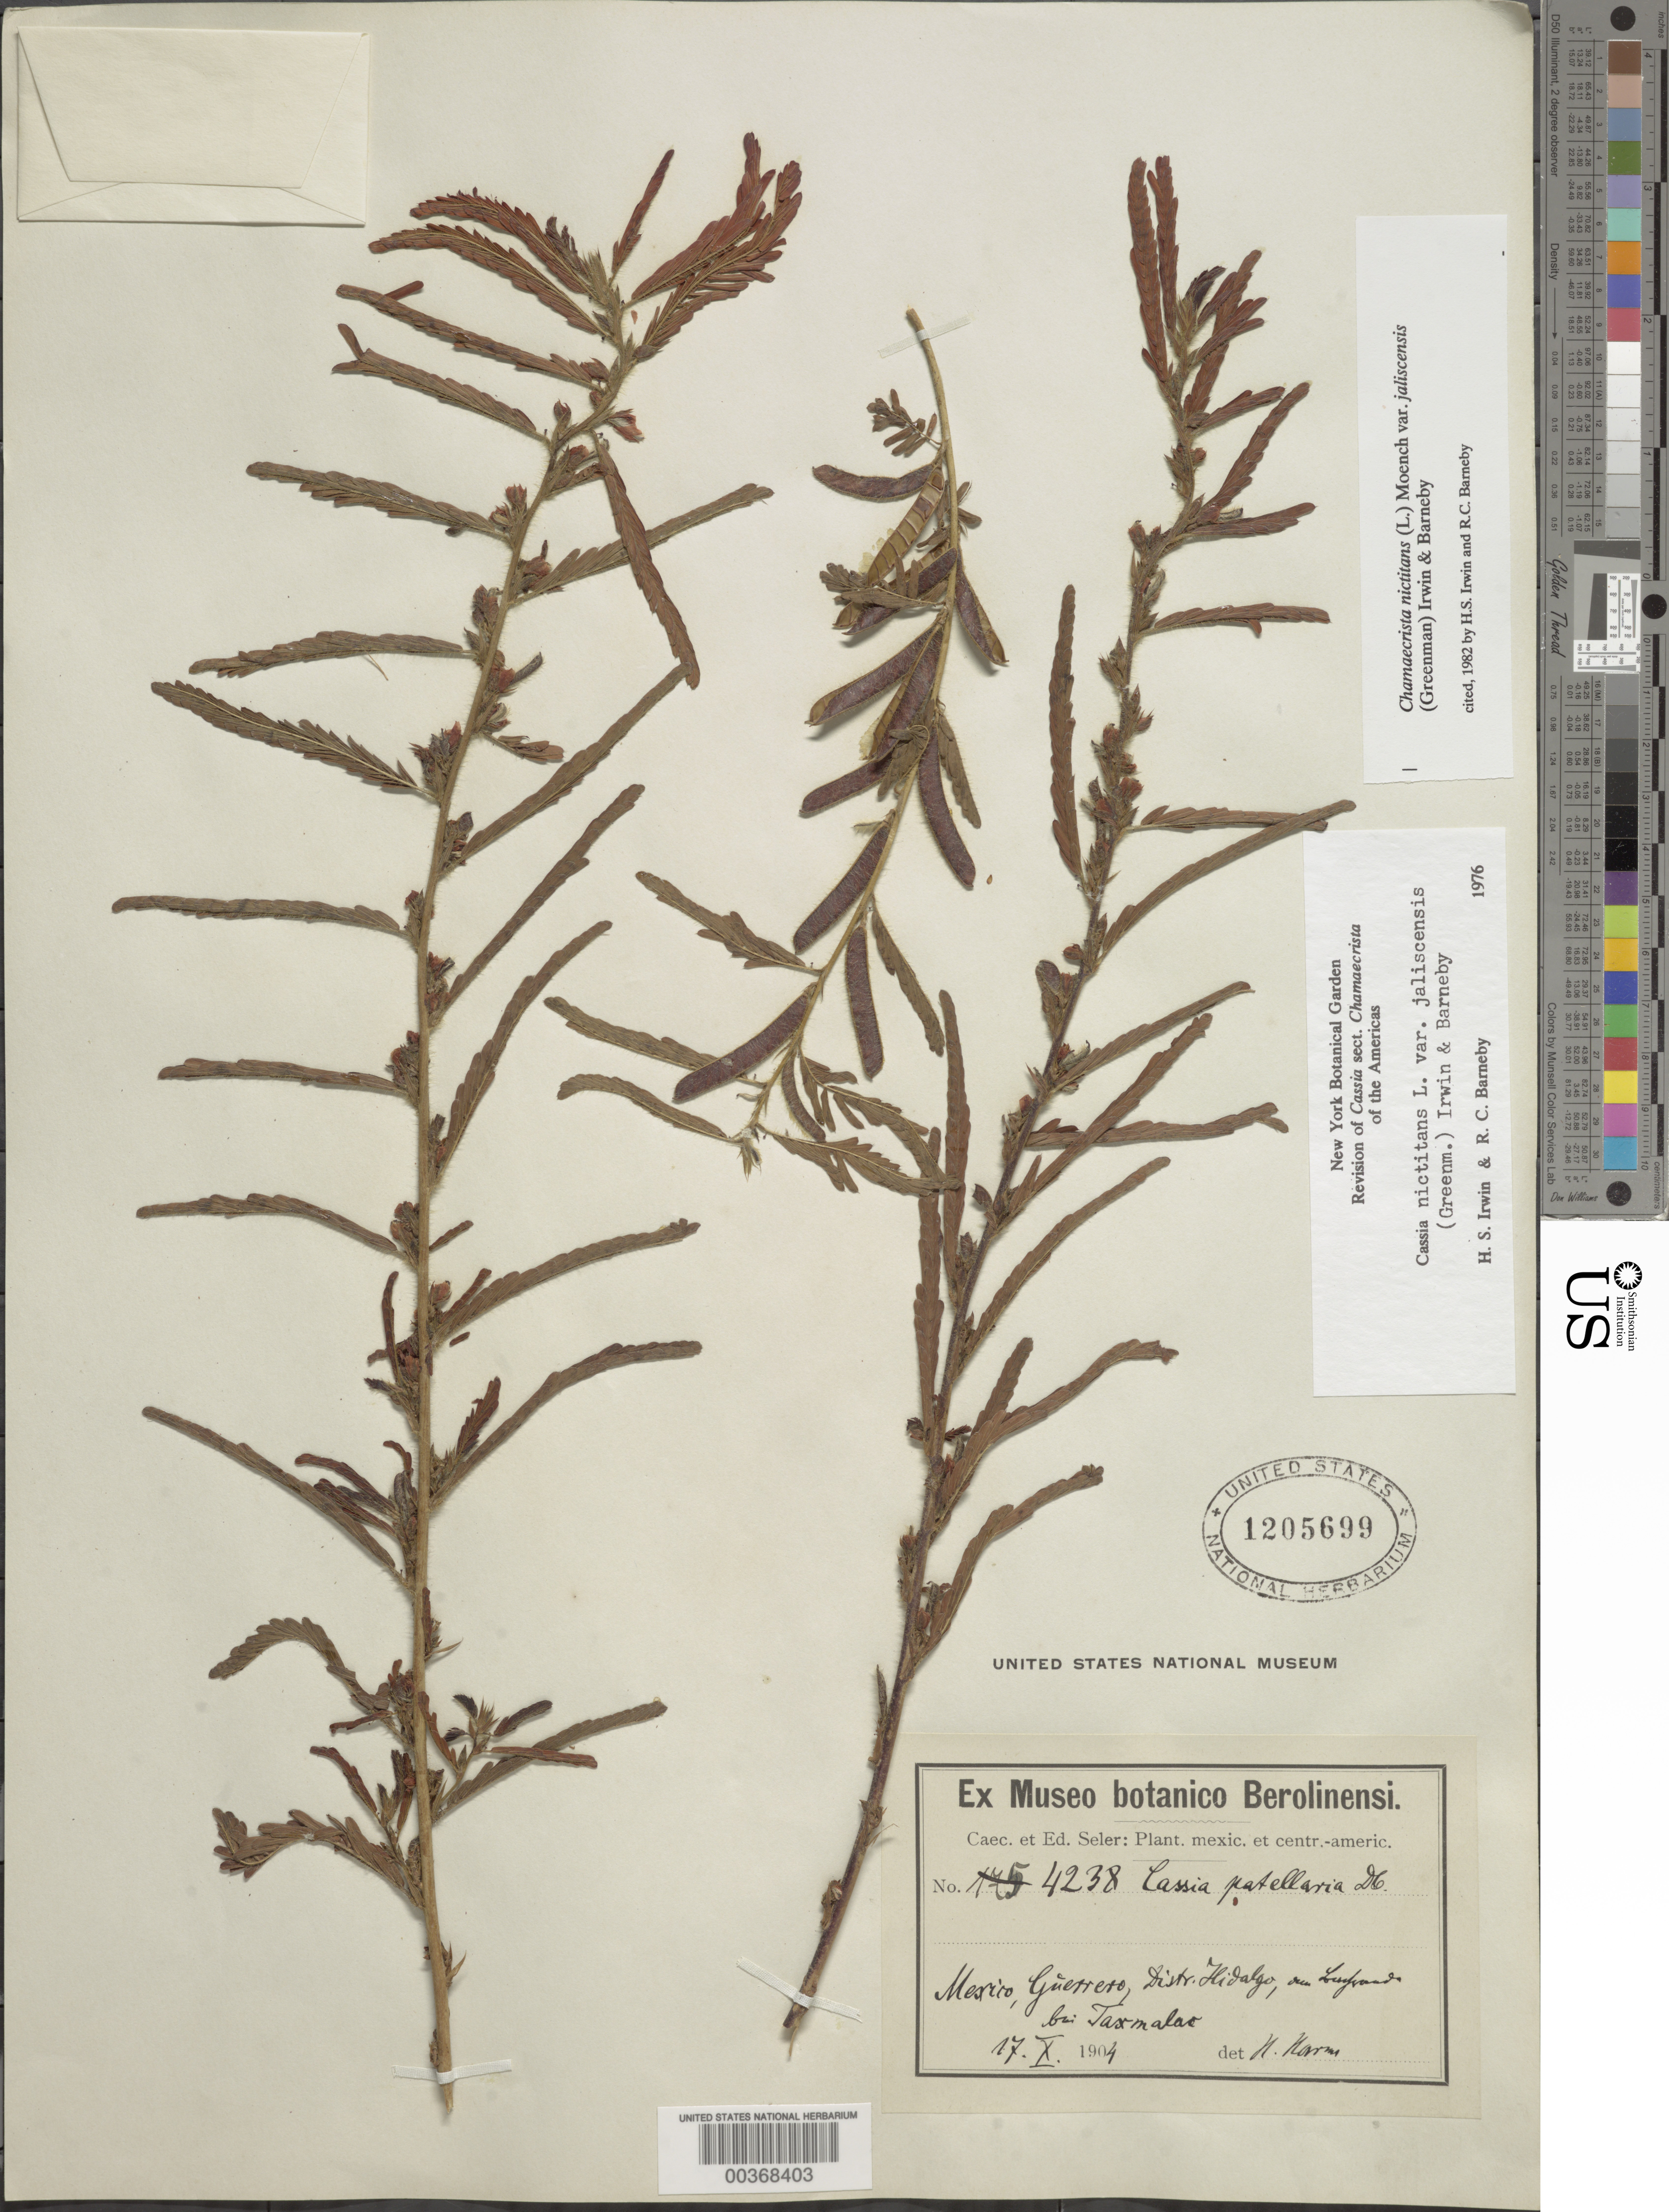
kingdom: Plantae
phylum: Tracheophyta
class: Magnoliopsida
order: Fabales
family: Fabaceae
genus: Chamaecrista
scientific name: Chamaecrista nictitans var. jaliscensis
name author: (Greenm.) H.S. Irwin & Barneby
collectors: E. Seler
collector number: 4238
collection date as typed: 17 Oct 1904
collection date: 1904-10-17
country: Mexico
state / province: Guerrero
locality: Hidago mun. (?), ei Taxmalao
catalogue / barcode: US 1205699